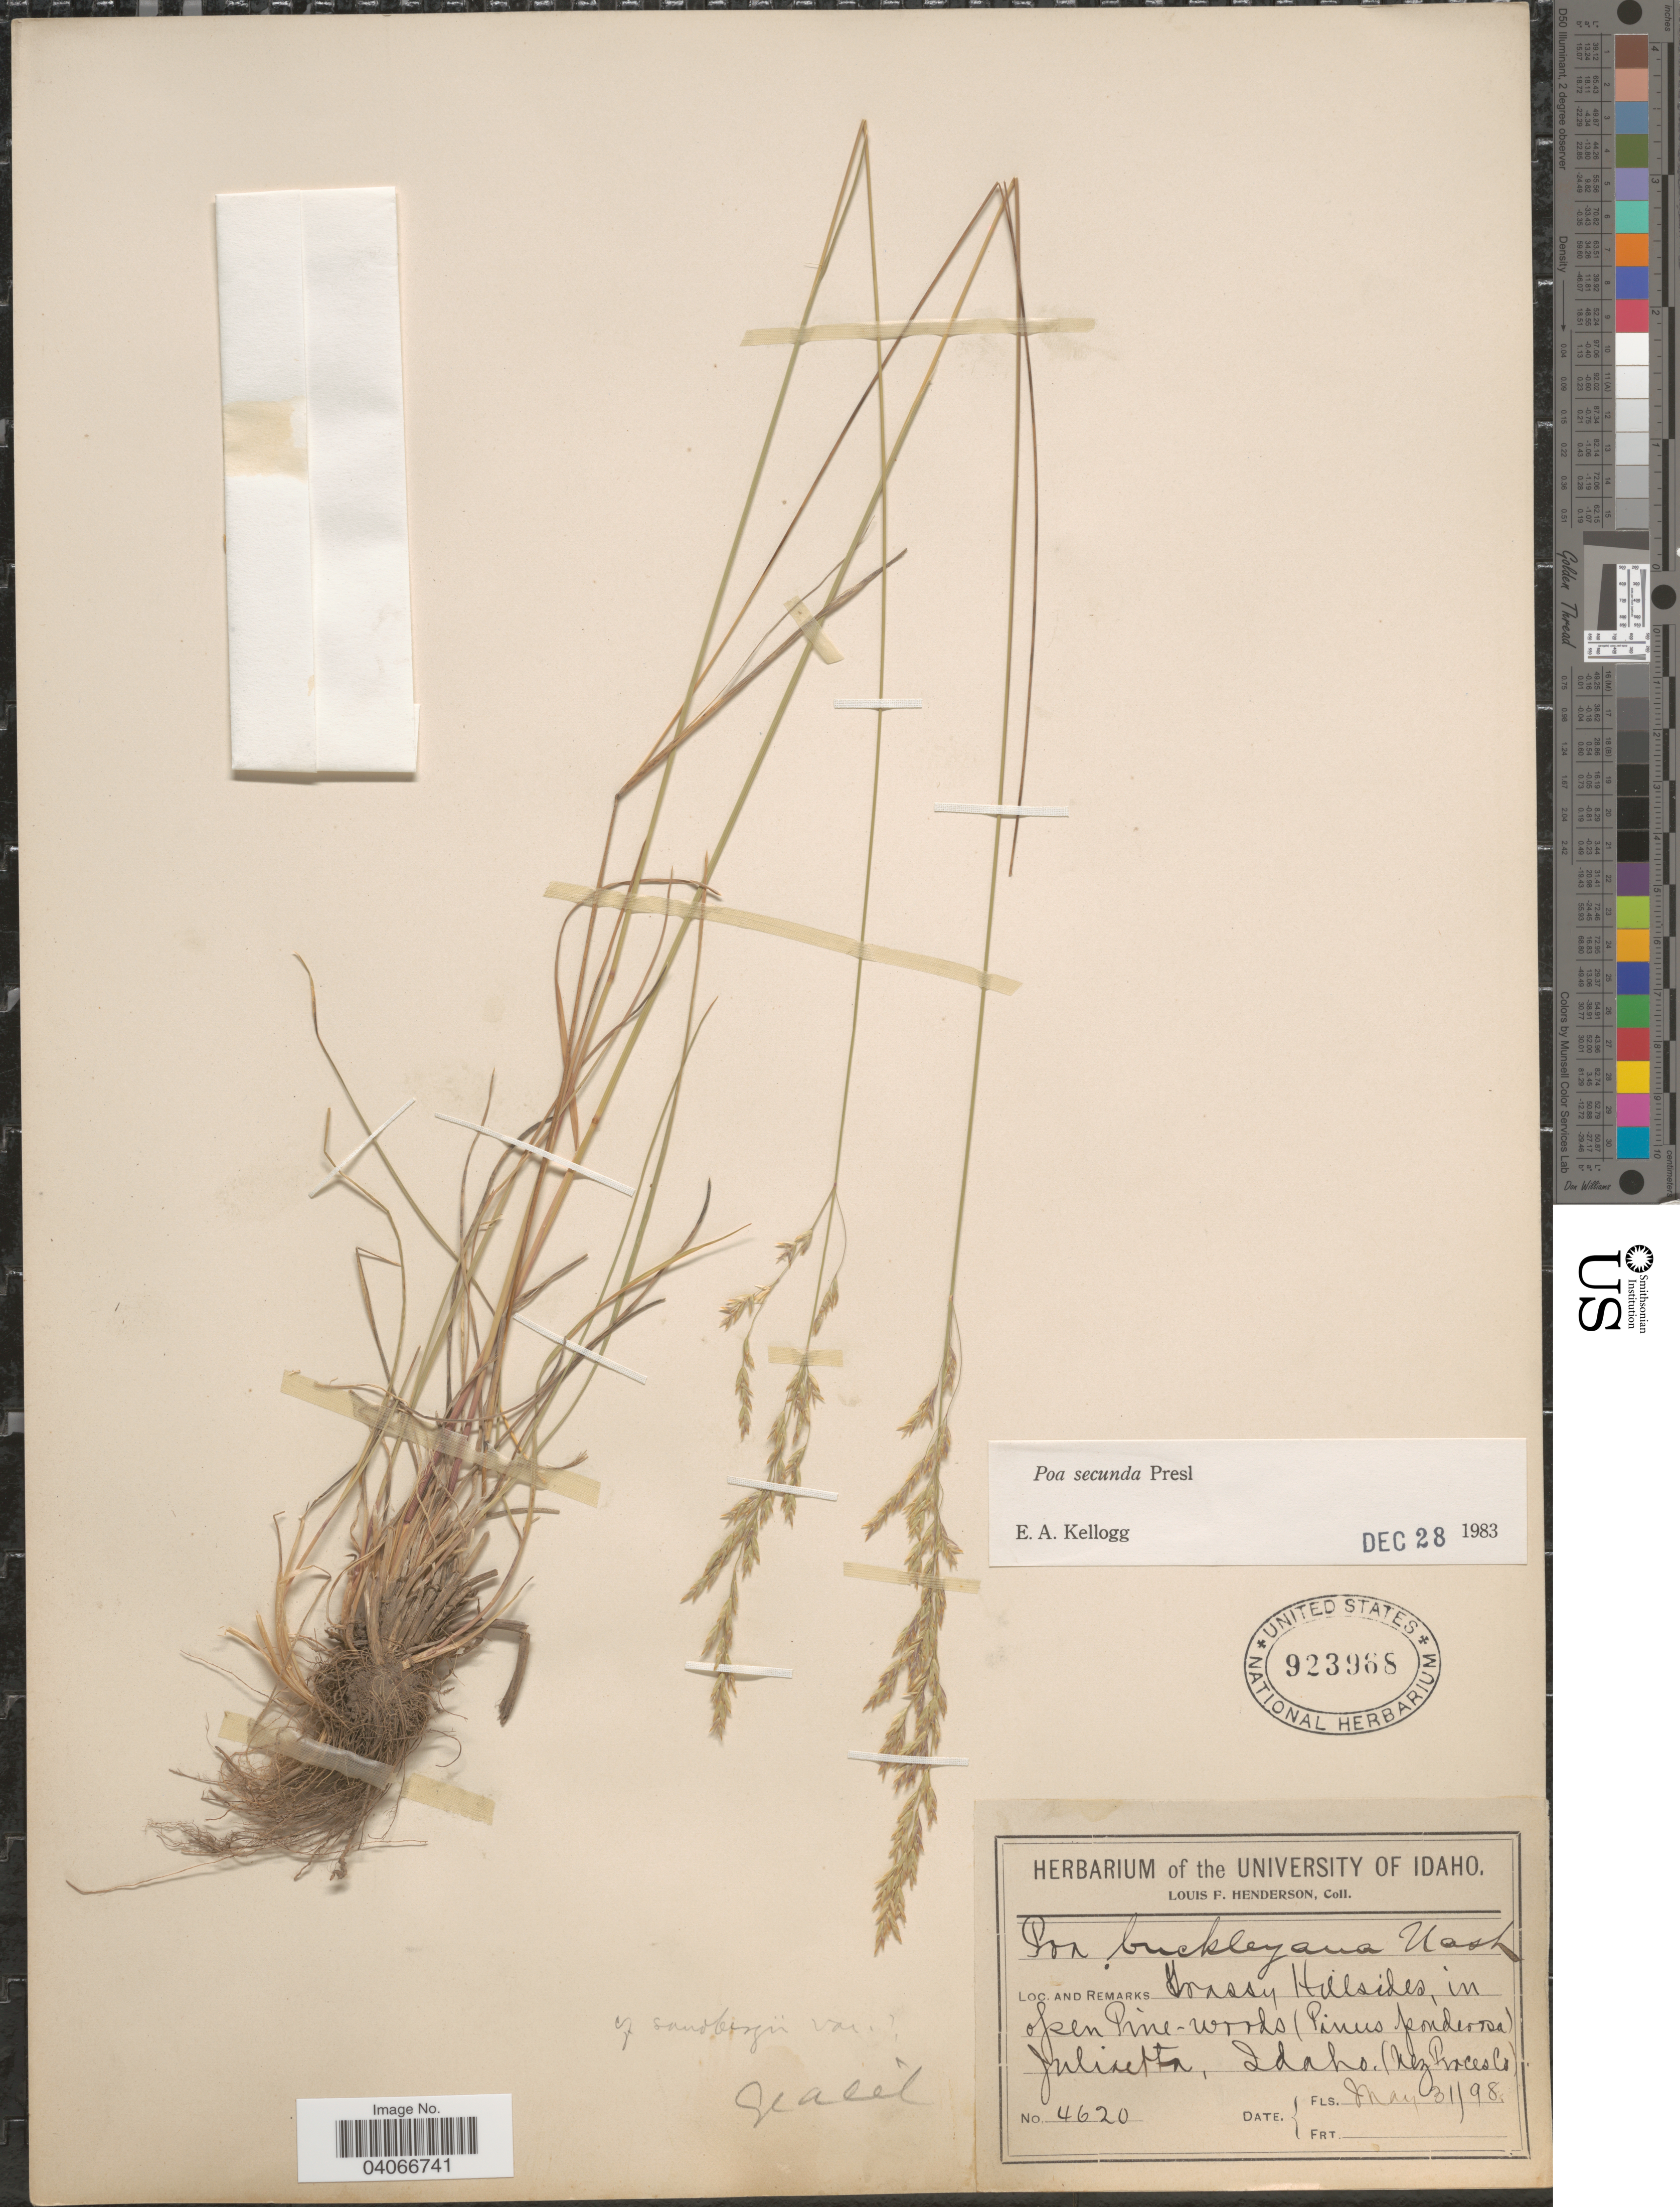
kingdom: Plantae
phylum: Tracheophyta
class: Liliopsida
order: Poales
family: Poaceae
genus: Poa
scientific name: Poa secunda subsp. secunda var. scabrella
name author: (Thurb.) Soreng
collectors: L. Henderson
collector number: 4620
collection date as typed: Transcribed d/m/y: 31/5/98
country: United States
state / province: Idaho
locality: Grassy Hillsides, in open Pine-woods Juliaetta, (Nez Preces Co).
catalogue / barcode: US 923968